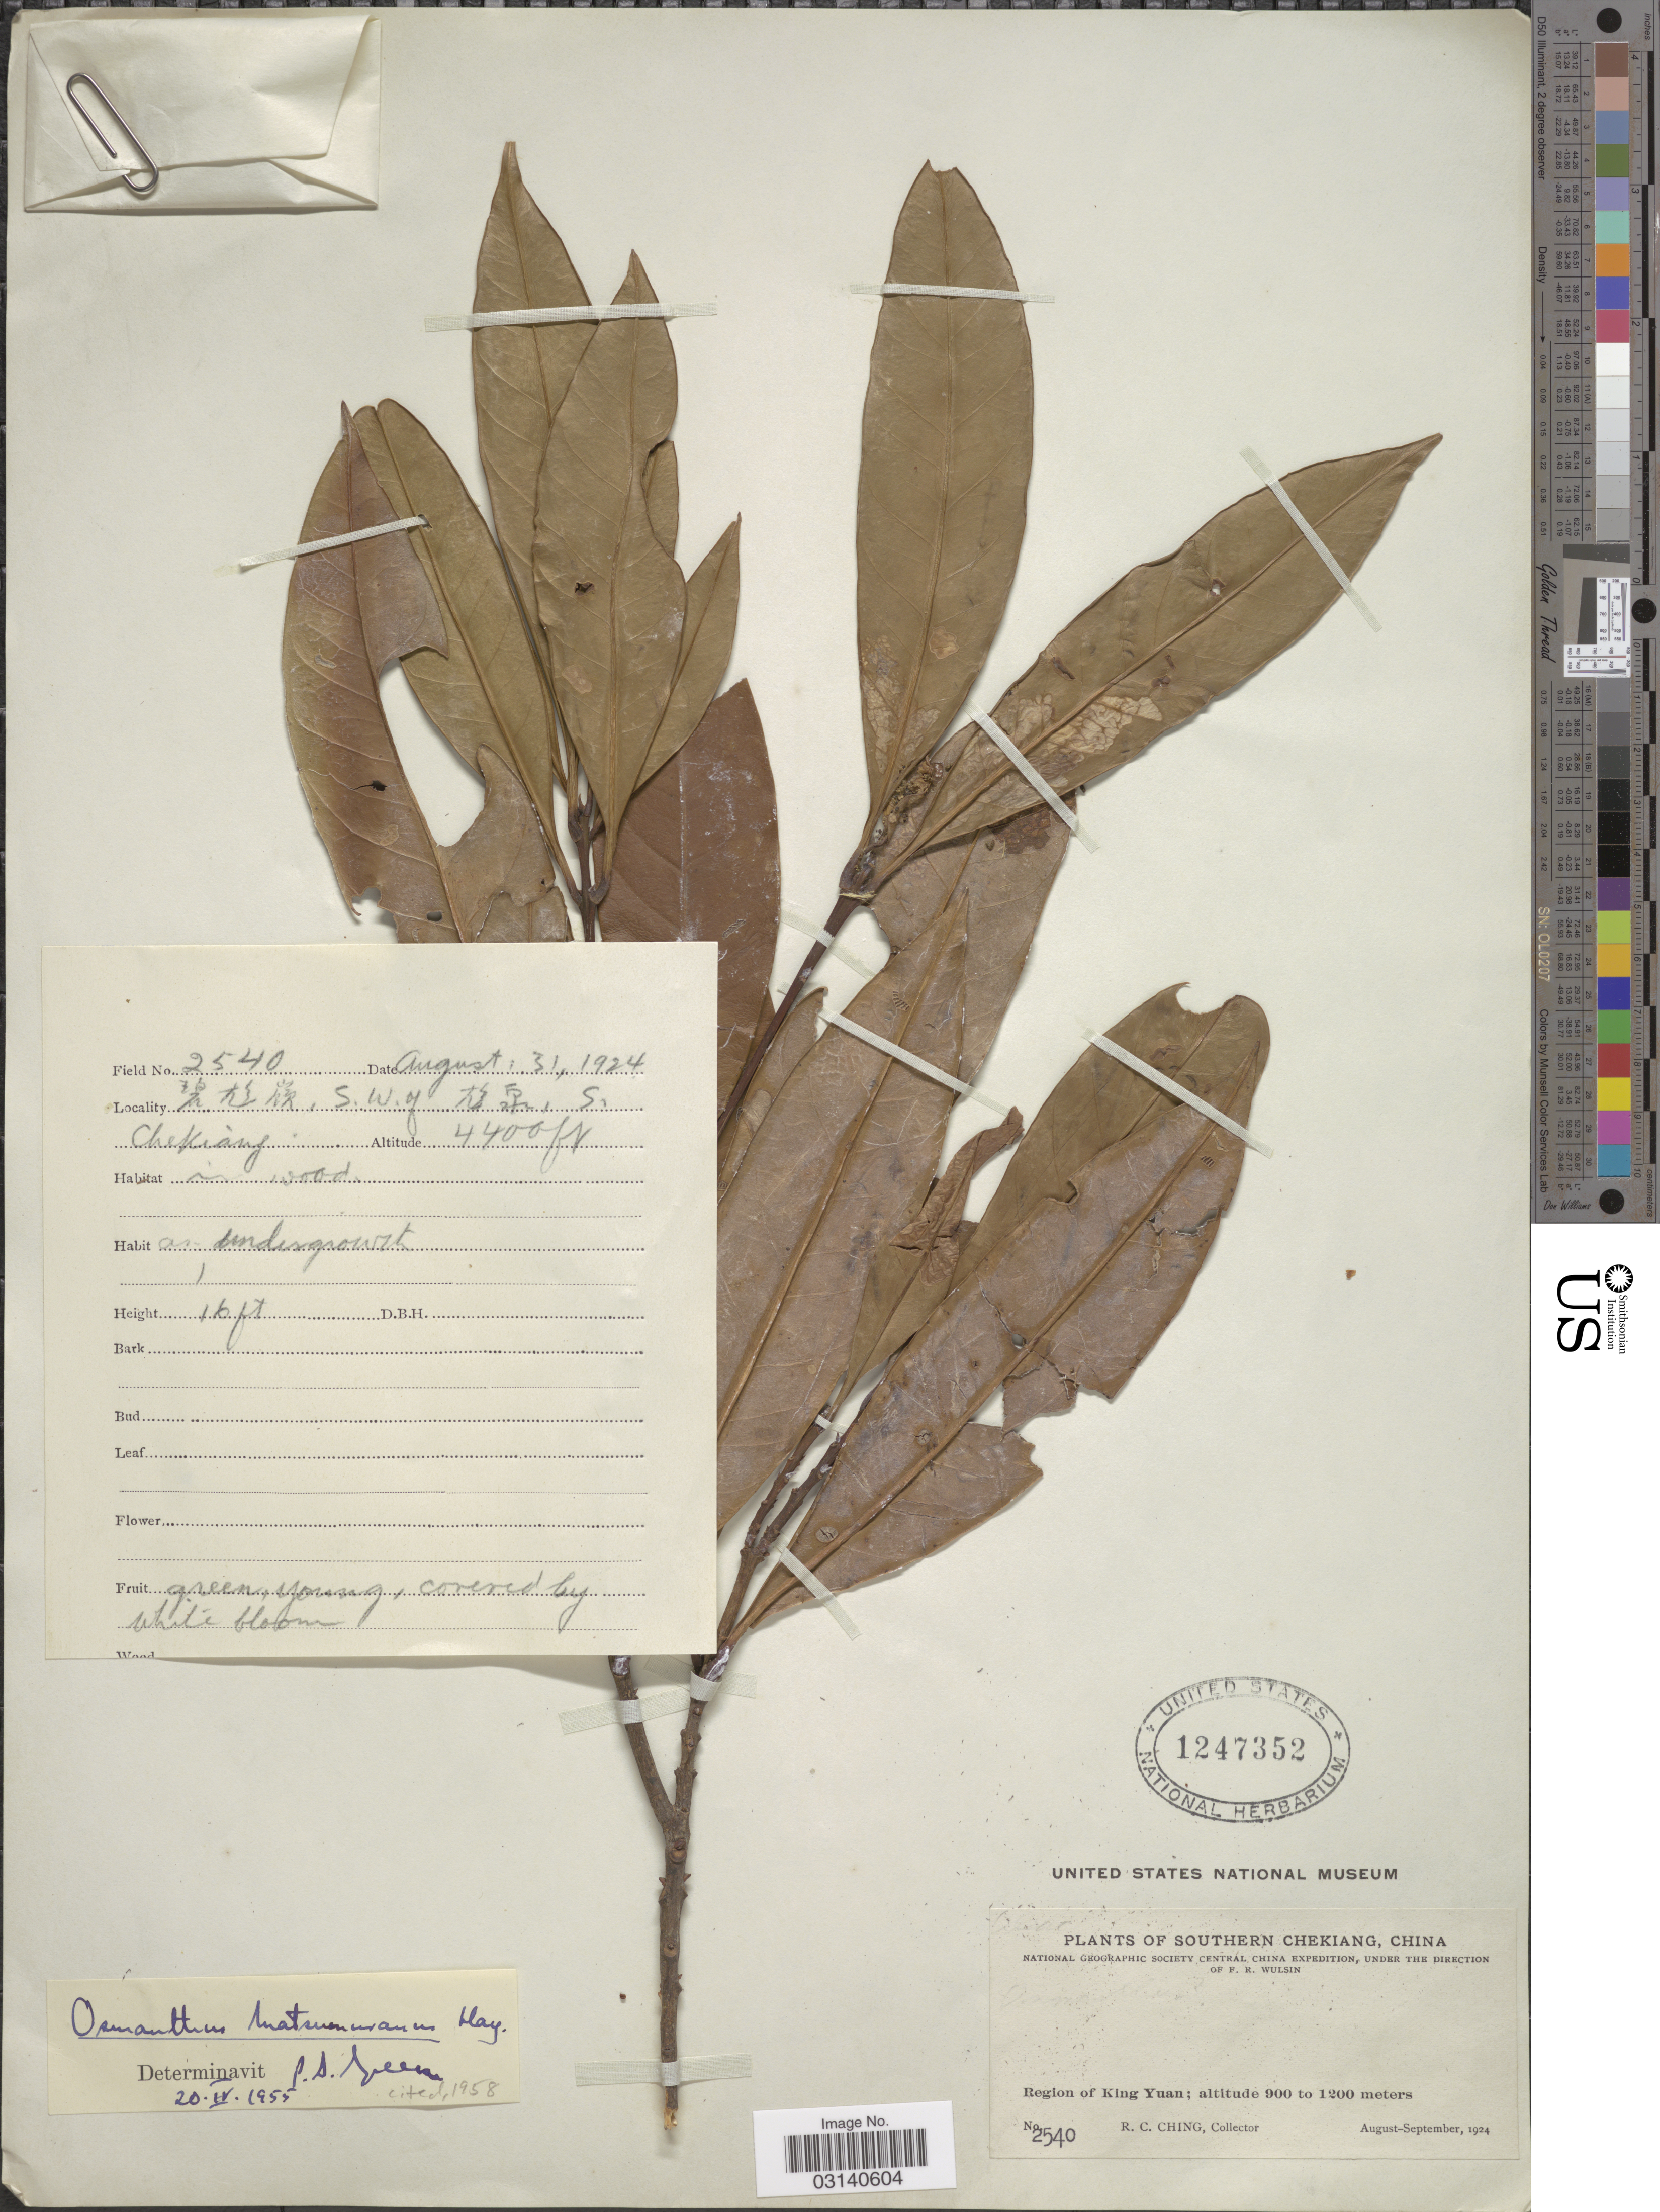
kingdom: Plantae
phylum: Tracheophyta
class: Magnoliopsida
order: Lamiales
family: Oleaceae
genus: Osmanthus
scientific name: Osmanthus matsumuranus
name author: Hayata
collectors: R. C. Ching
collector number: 2540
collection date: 1924-08-31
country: China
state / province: Zhejiang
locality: S.W. of S. Chekiang, Southern Chekiang, China, Region of King Yuan.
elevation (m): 1341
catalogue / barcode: US 1247352